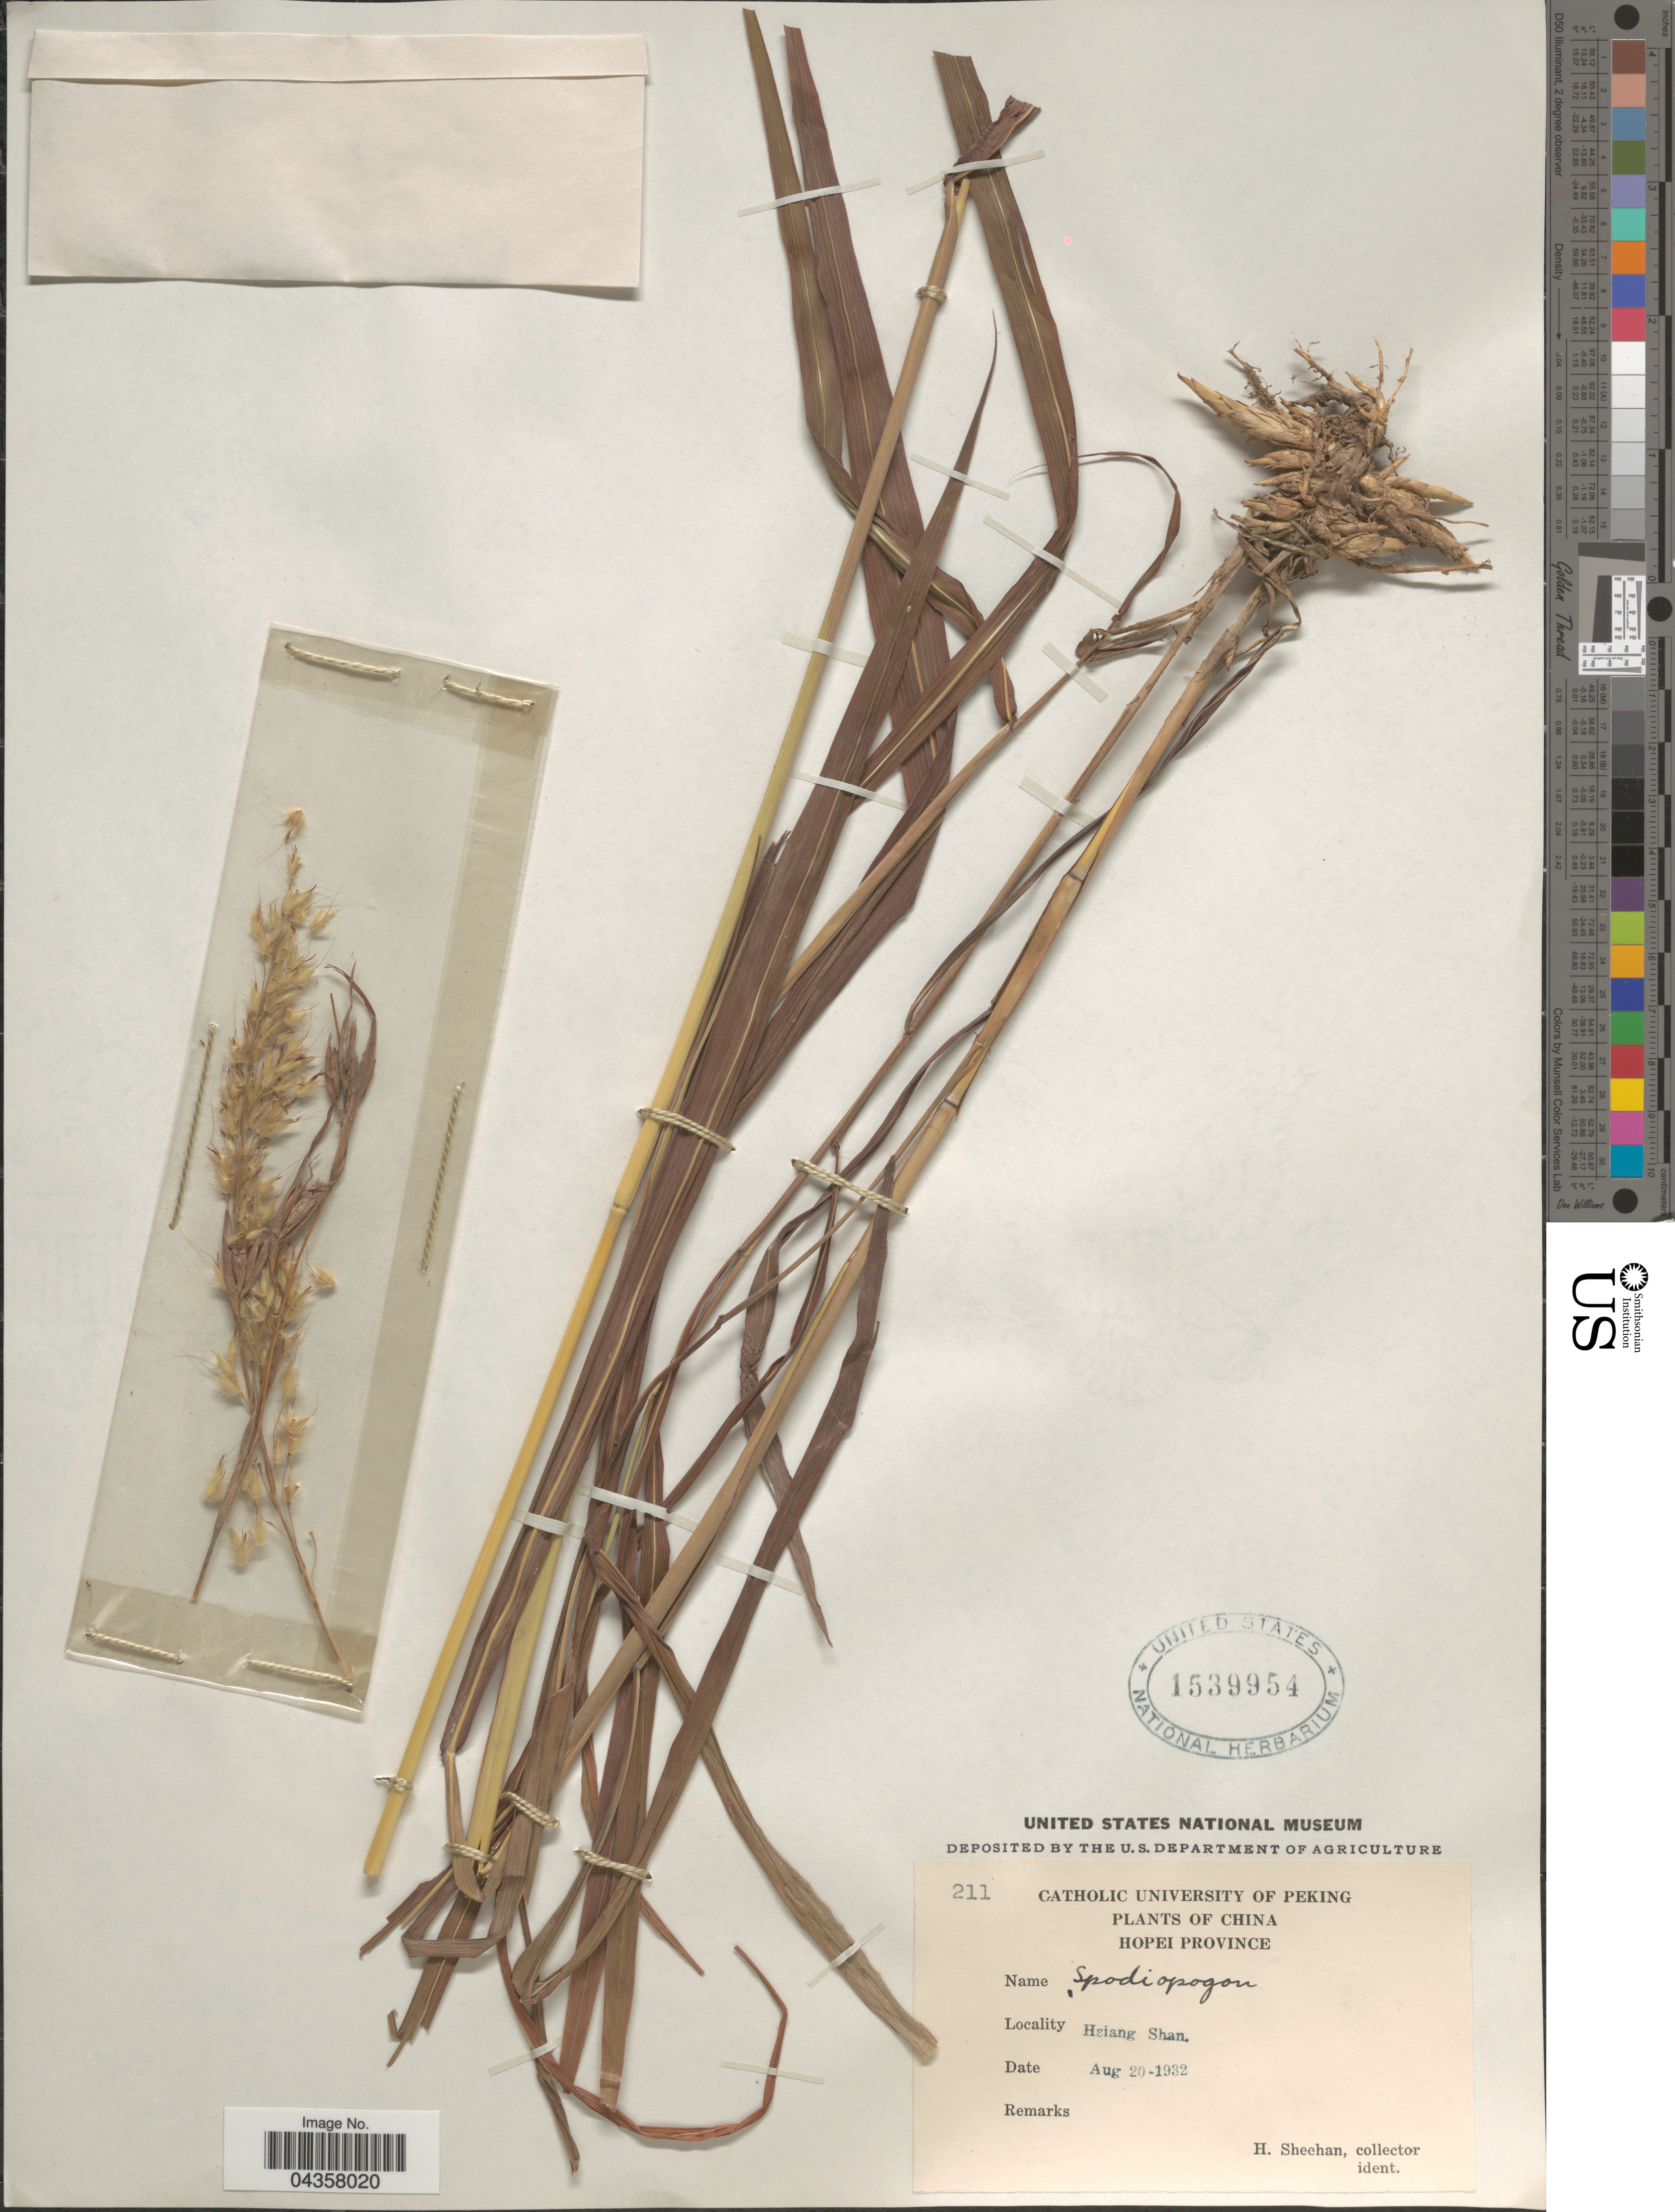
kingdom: Plantae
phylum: Tracheophyta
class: Liliopsida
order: Poales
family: Poaceae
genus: Spodiopogon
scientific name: Spodiopogon sibiricus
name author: Trin.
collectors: H. Sheehan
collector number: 211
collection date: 1932-08-20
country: China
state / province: Hebei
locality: Hopei Province. Hsiang Shan.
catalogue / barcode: US 1539954